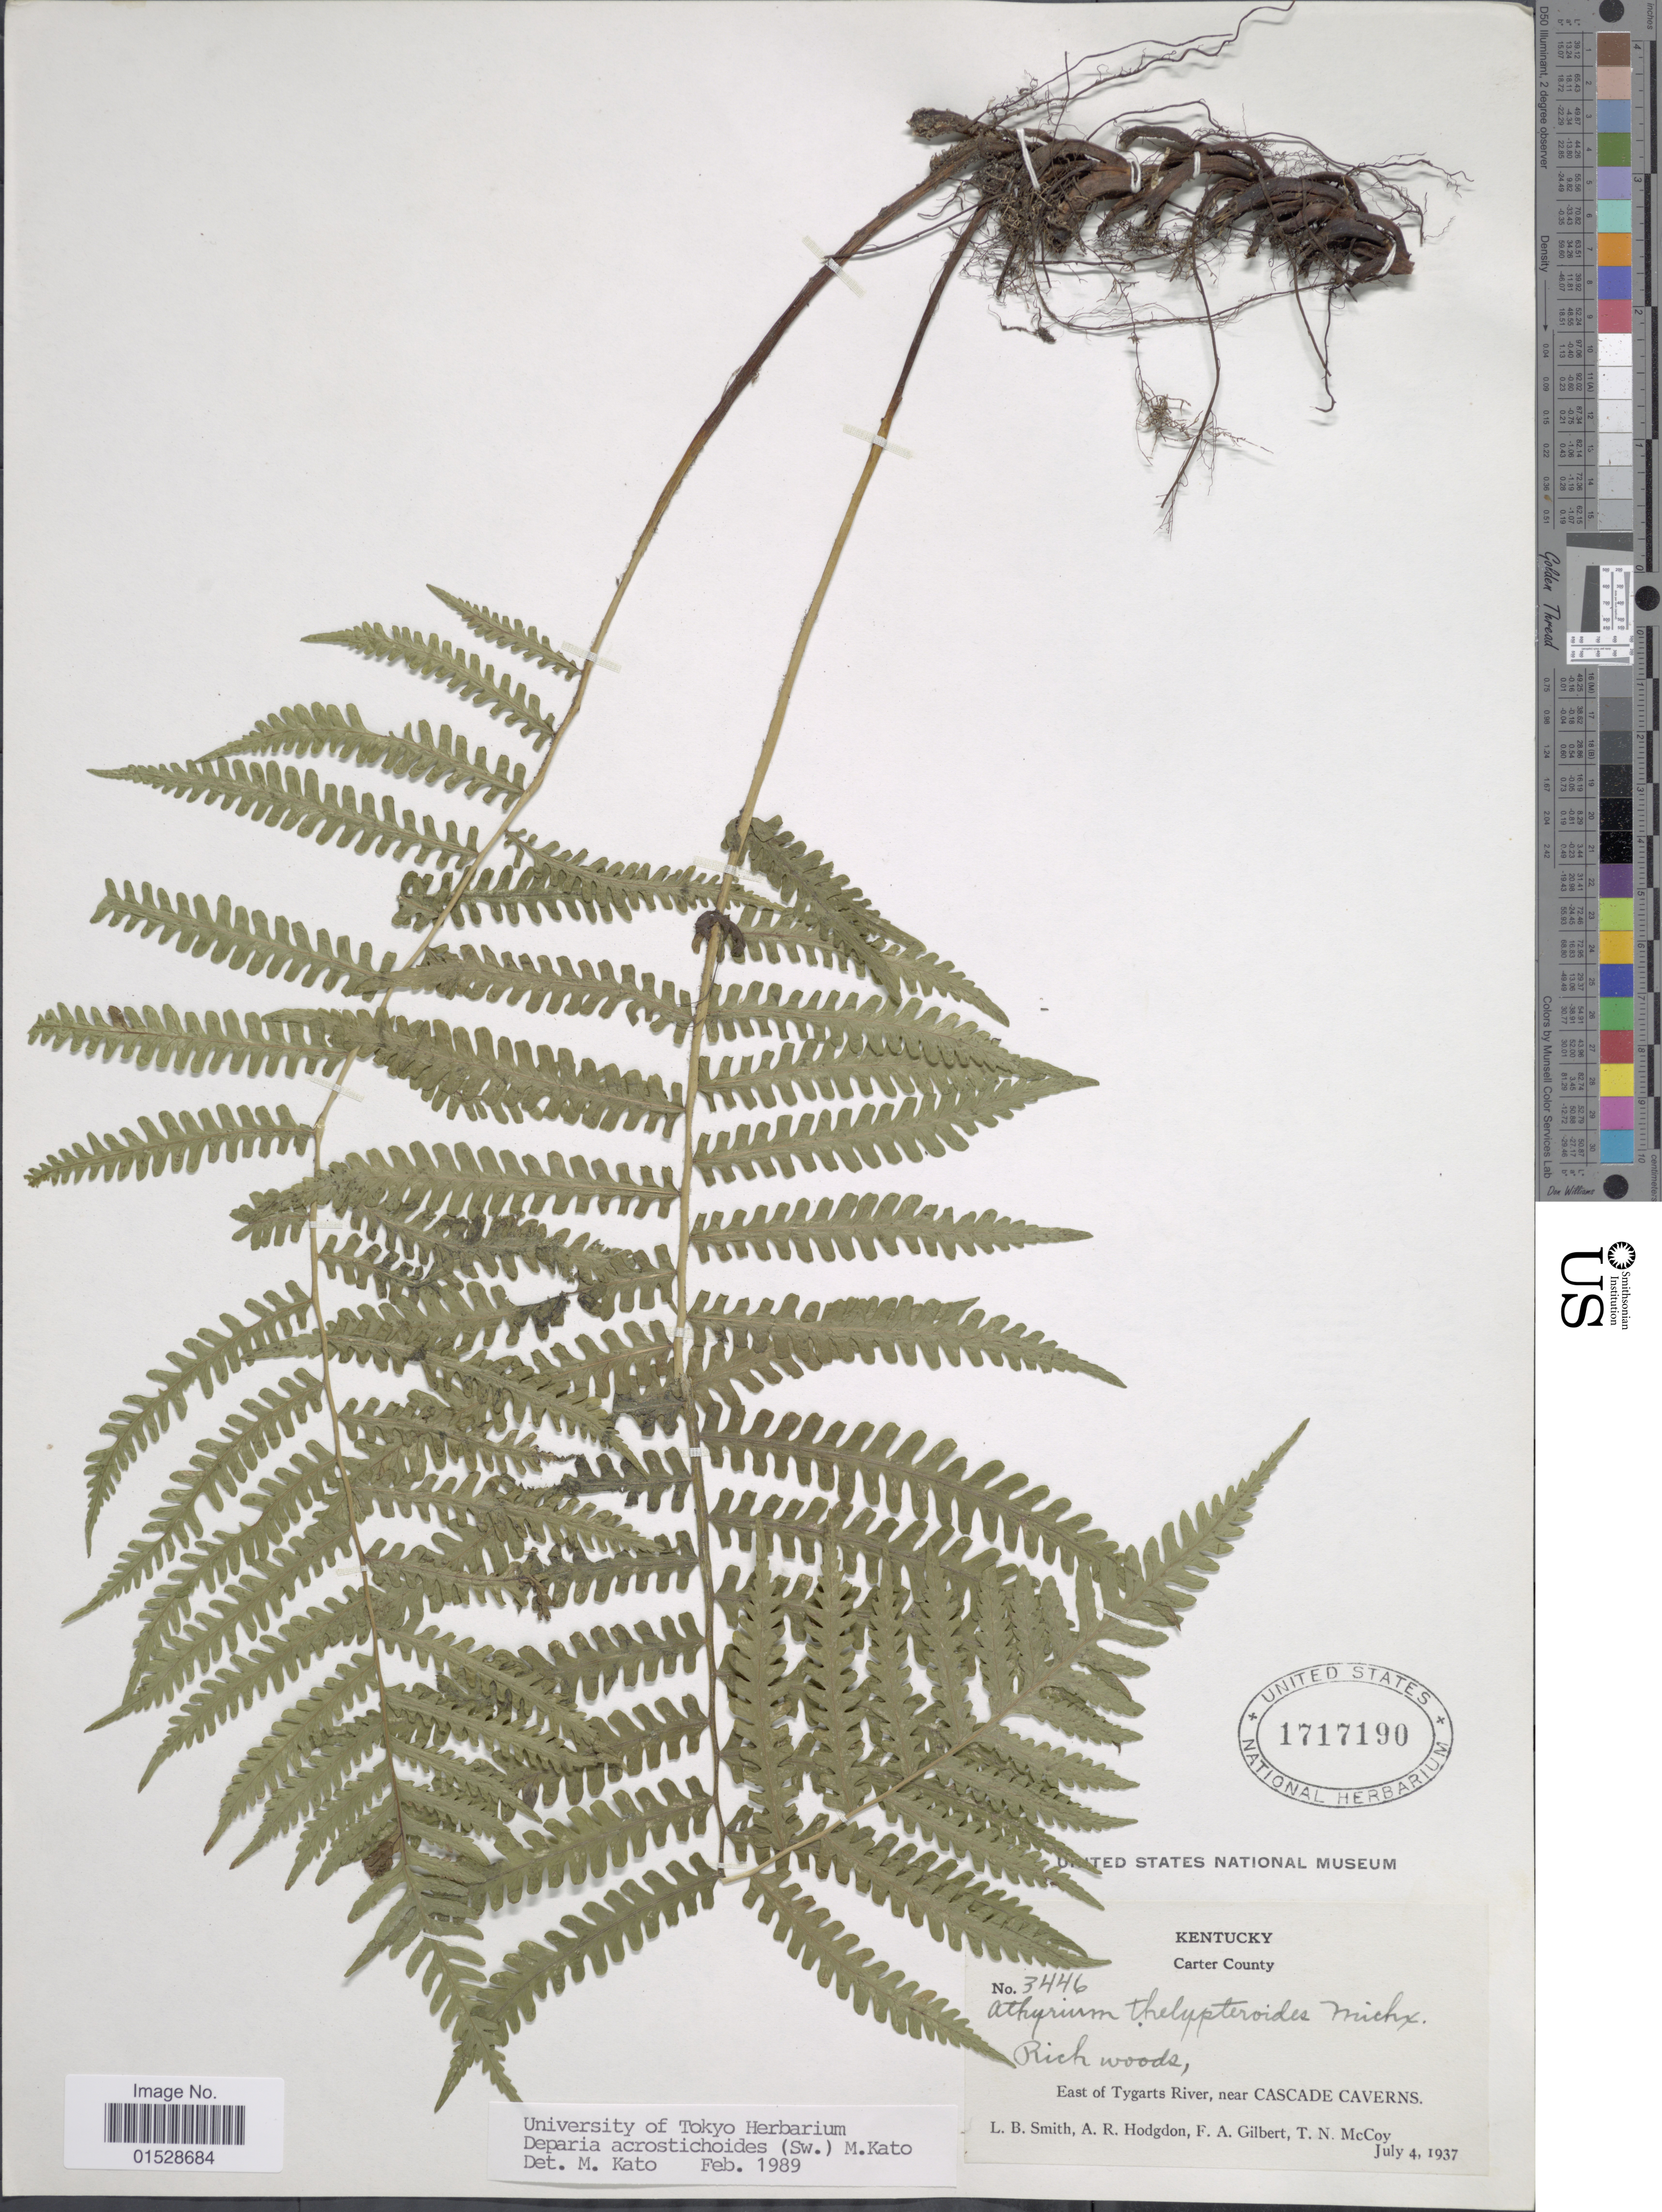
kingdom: Plantae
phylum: Tracheophyta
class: Polypodiopsida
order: Polypodiales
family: Athyriaceae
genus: Deparia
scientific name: Deparia acrostichoides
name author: (Sw.) M. Kato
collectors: L. Smith, A. R. Hodgdon, F. A. Gilbert & T. N. McCoy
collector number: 3446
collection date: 1937-07-04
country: United States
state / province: Kentucky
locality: Carter County, East of Tygarts River, near Cascade Caverns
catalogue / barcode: US 1717190